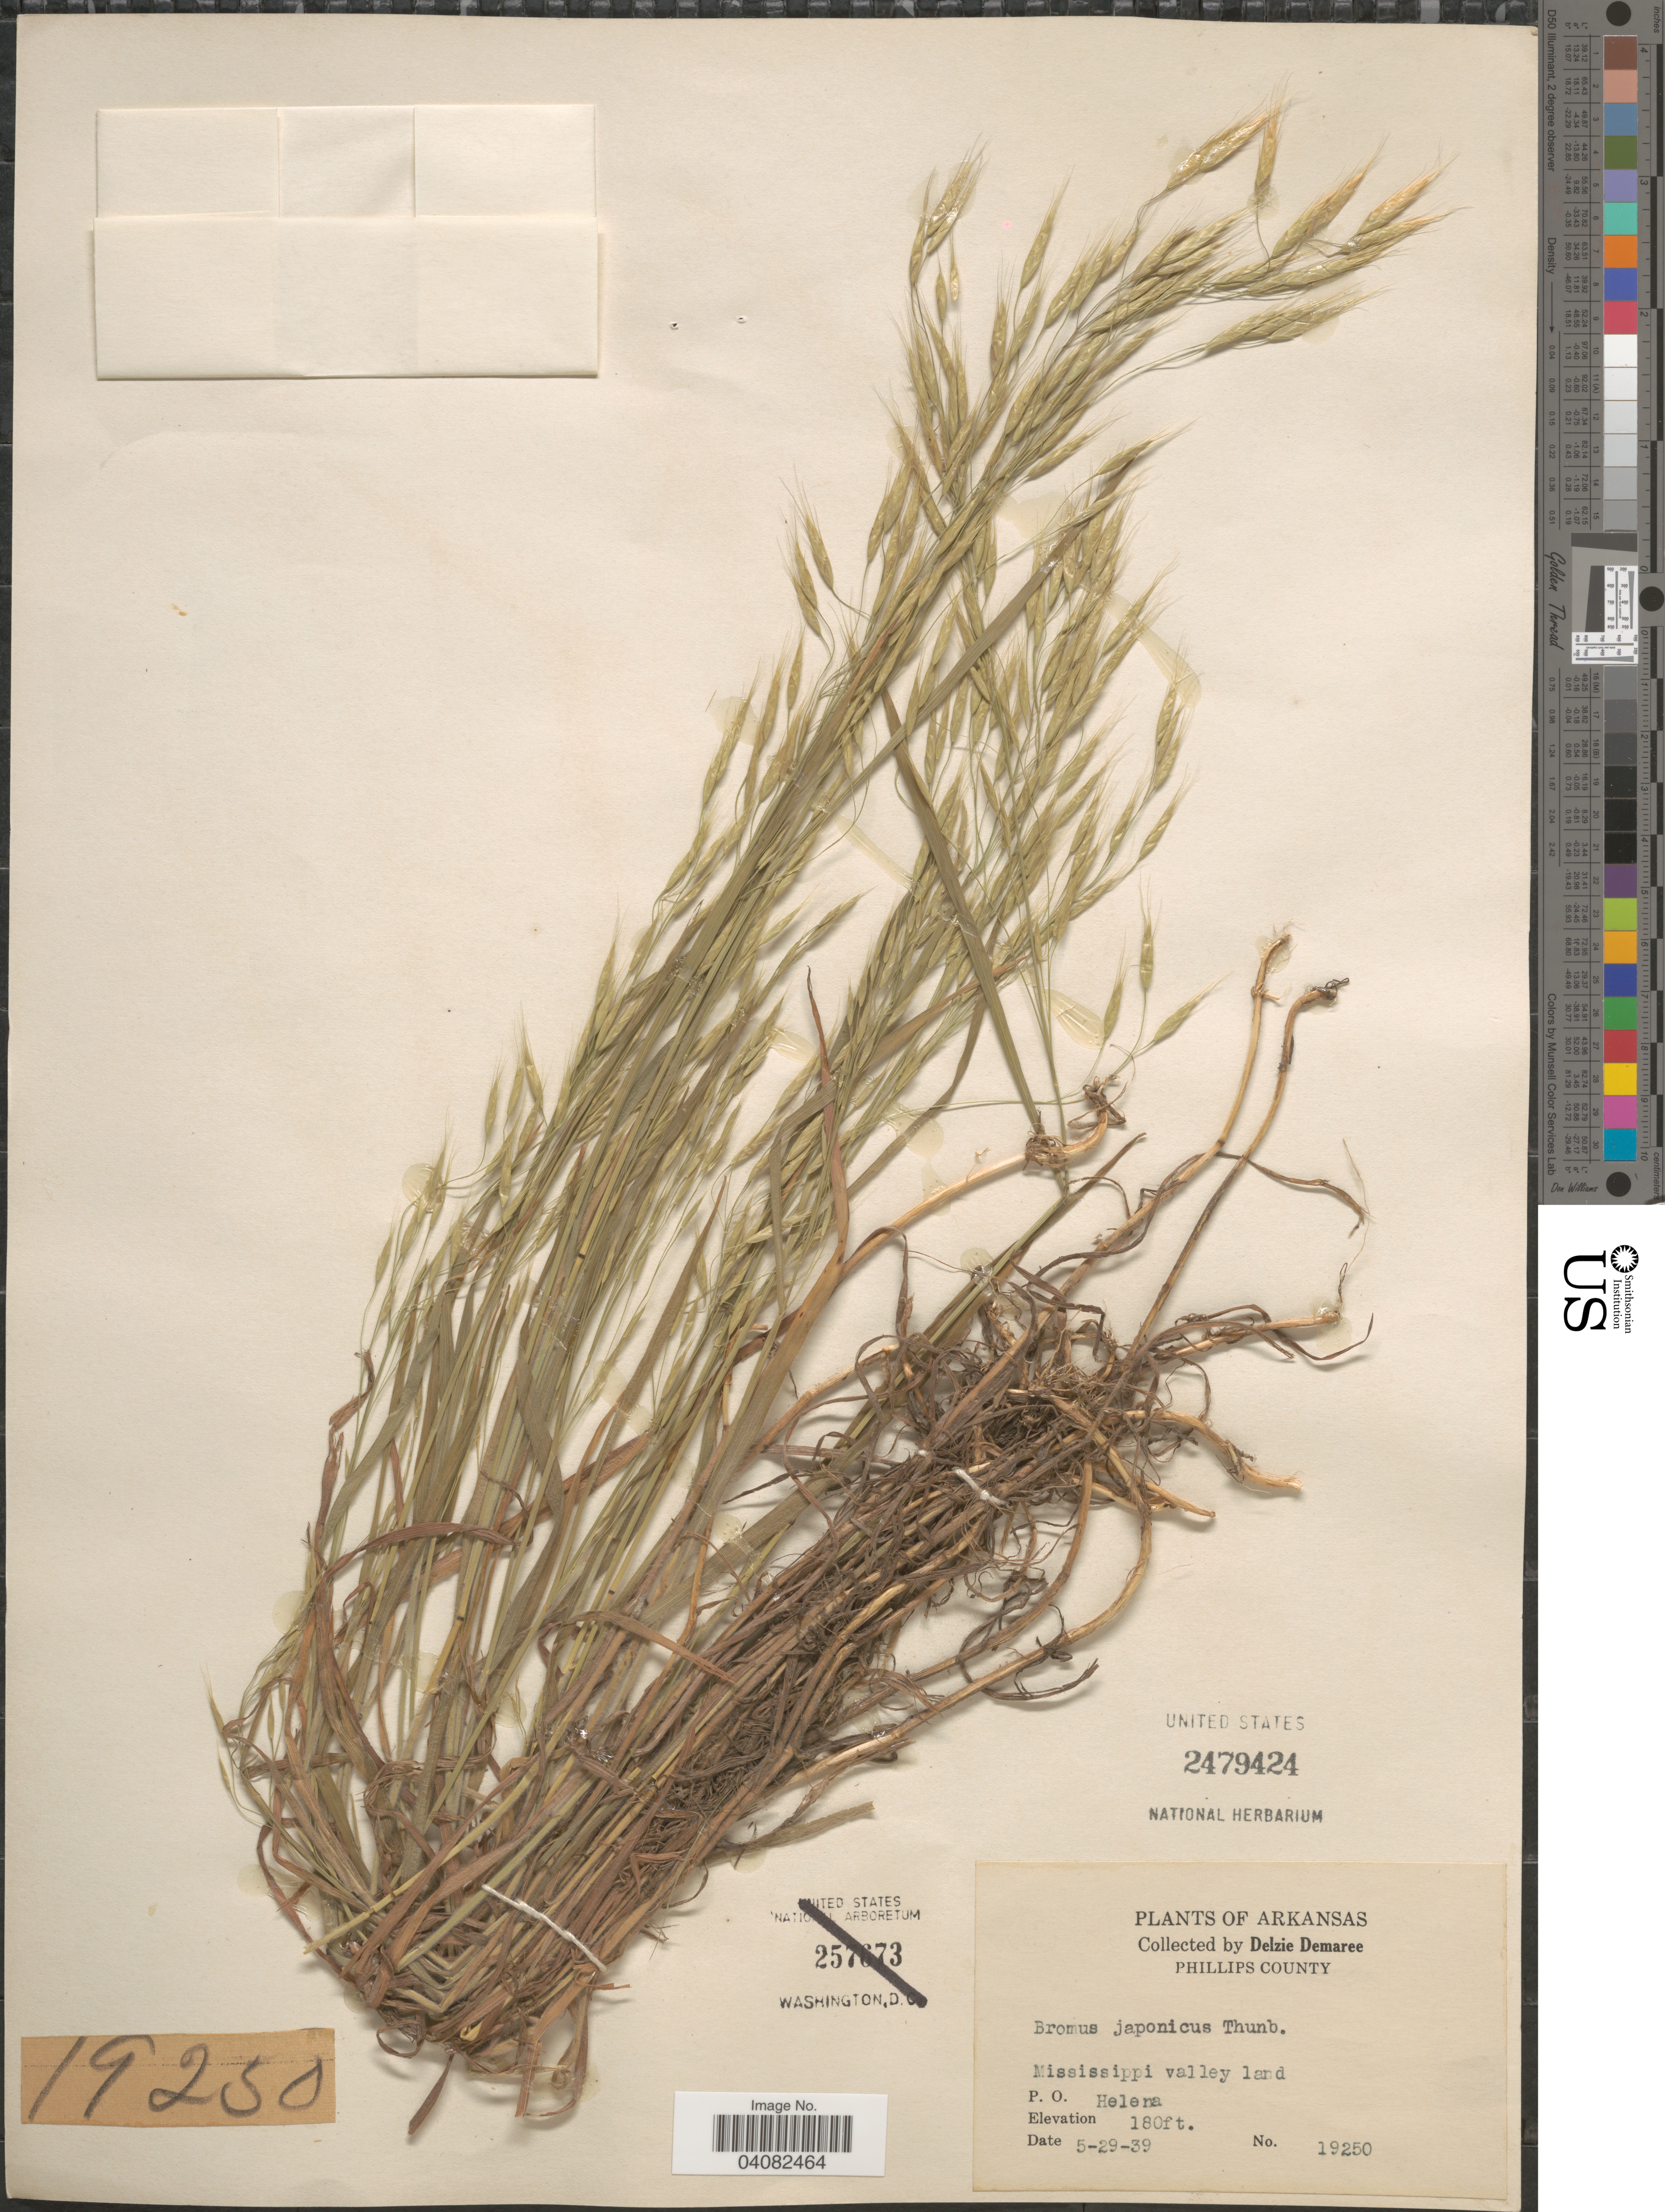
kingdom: Plantae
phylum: Tracheophyta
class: Liliopsida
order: Poales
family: Poaceae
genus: Bromus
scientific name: Bromus japonicus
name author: Houtt.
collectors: D. Demaree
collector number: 19250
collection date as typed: Transcribed d/m/y: 29/5/39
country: United States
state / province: Arkansas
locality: Phillips County. Mississippi valley land. P. O. Helena.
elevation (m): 55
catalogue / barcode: US 2479424